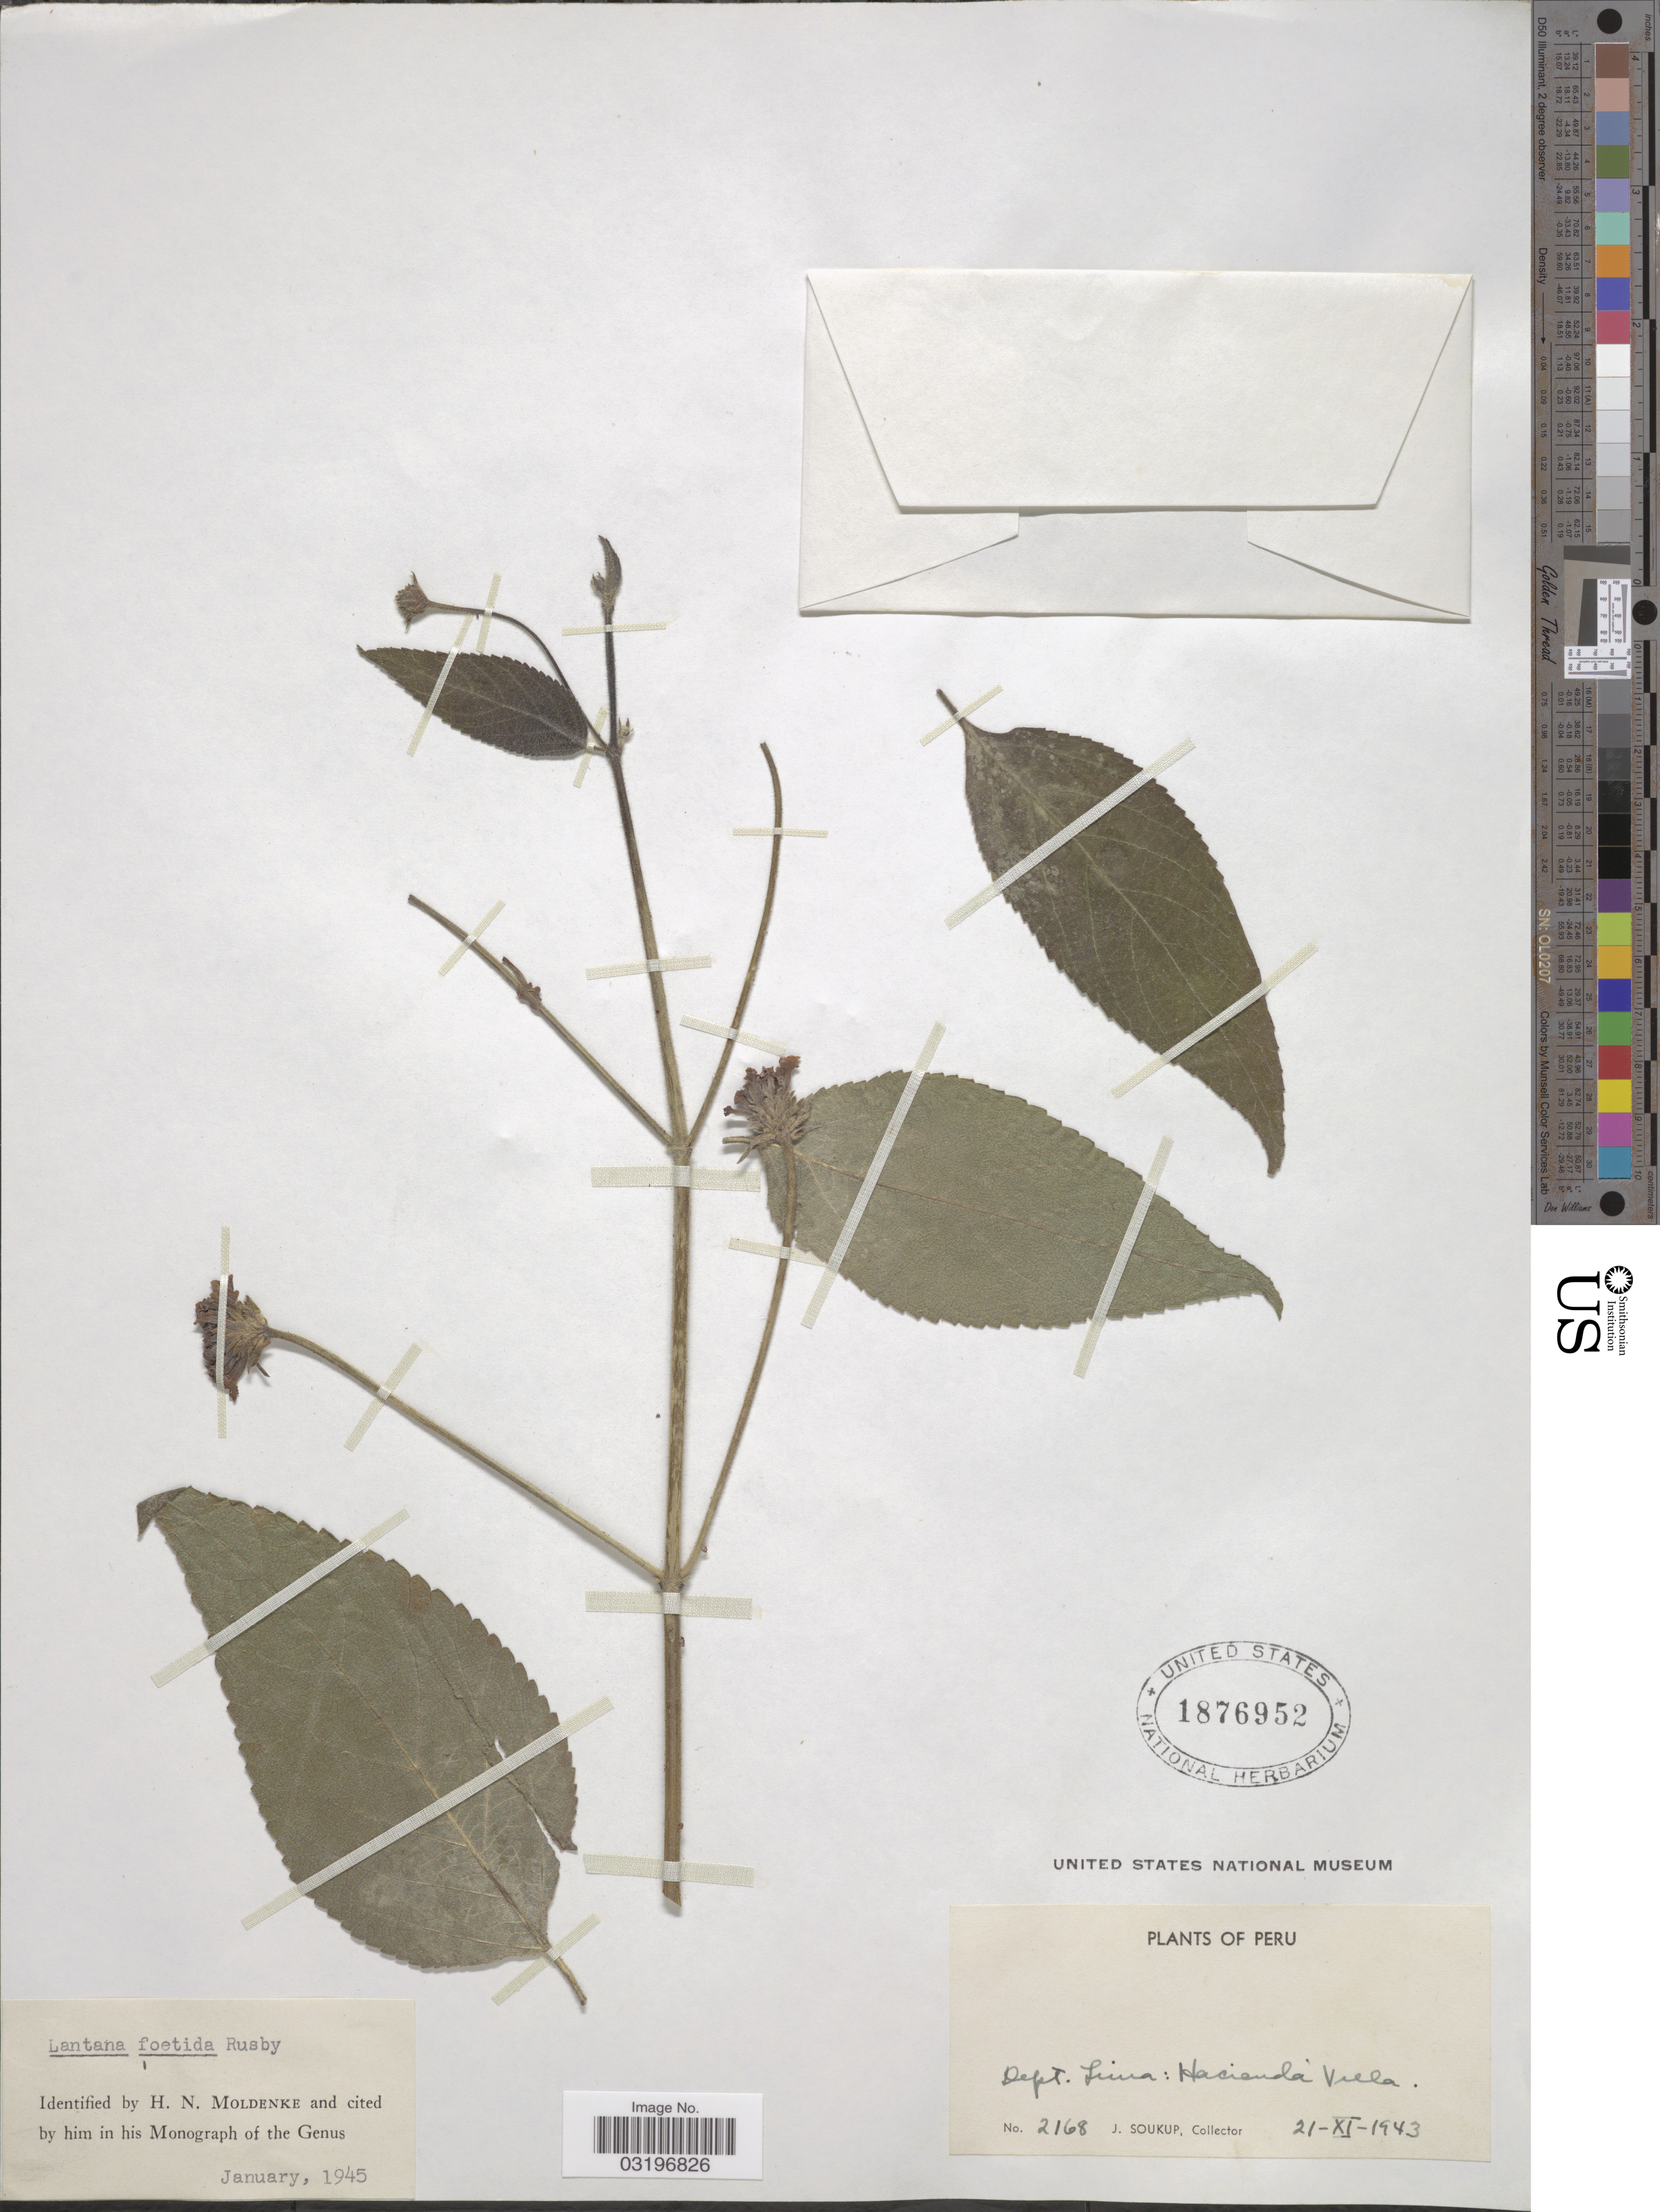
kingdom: Plantae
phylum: Tracheophyta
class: Magnoliopsida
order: Lamiales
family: Verbenaceae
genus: Lantana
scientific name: Lantana glutinosa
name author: Poepp.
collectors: J. Soukup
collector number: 2168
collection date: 1943-11-21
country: Peru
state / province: Lima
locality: Dept. Lima: Hacienda Villa.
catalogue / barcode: US 1876952